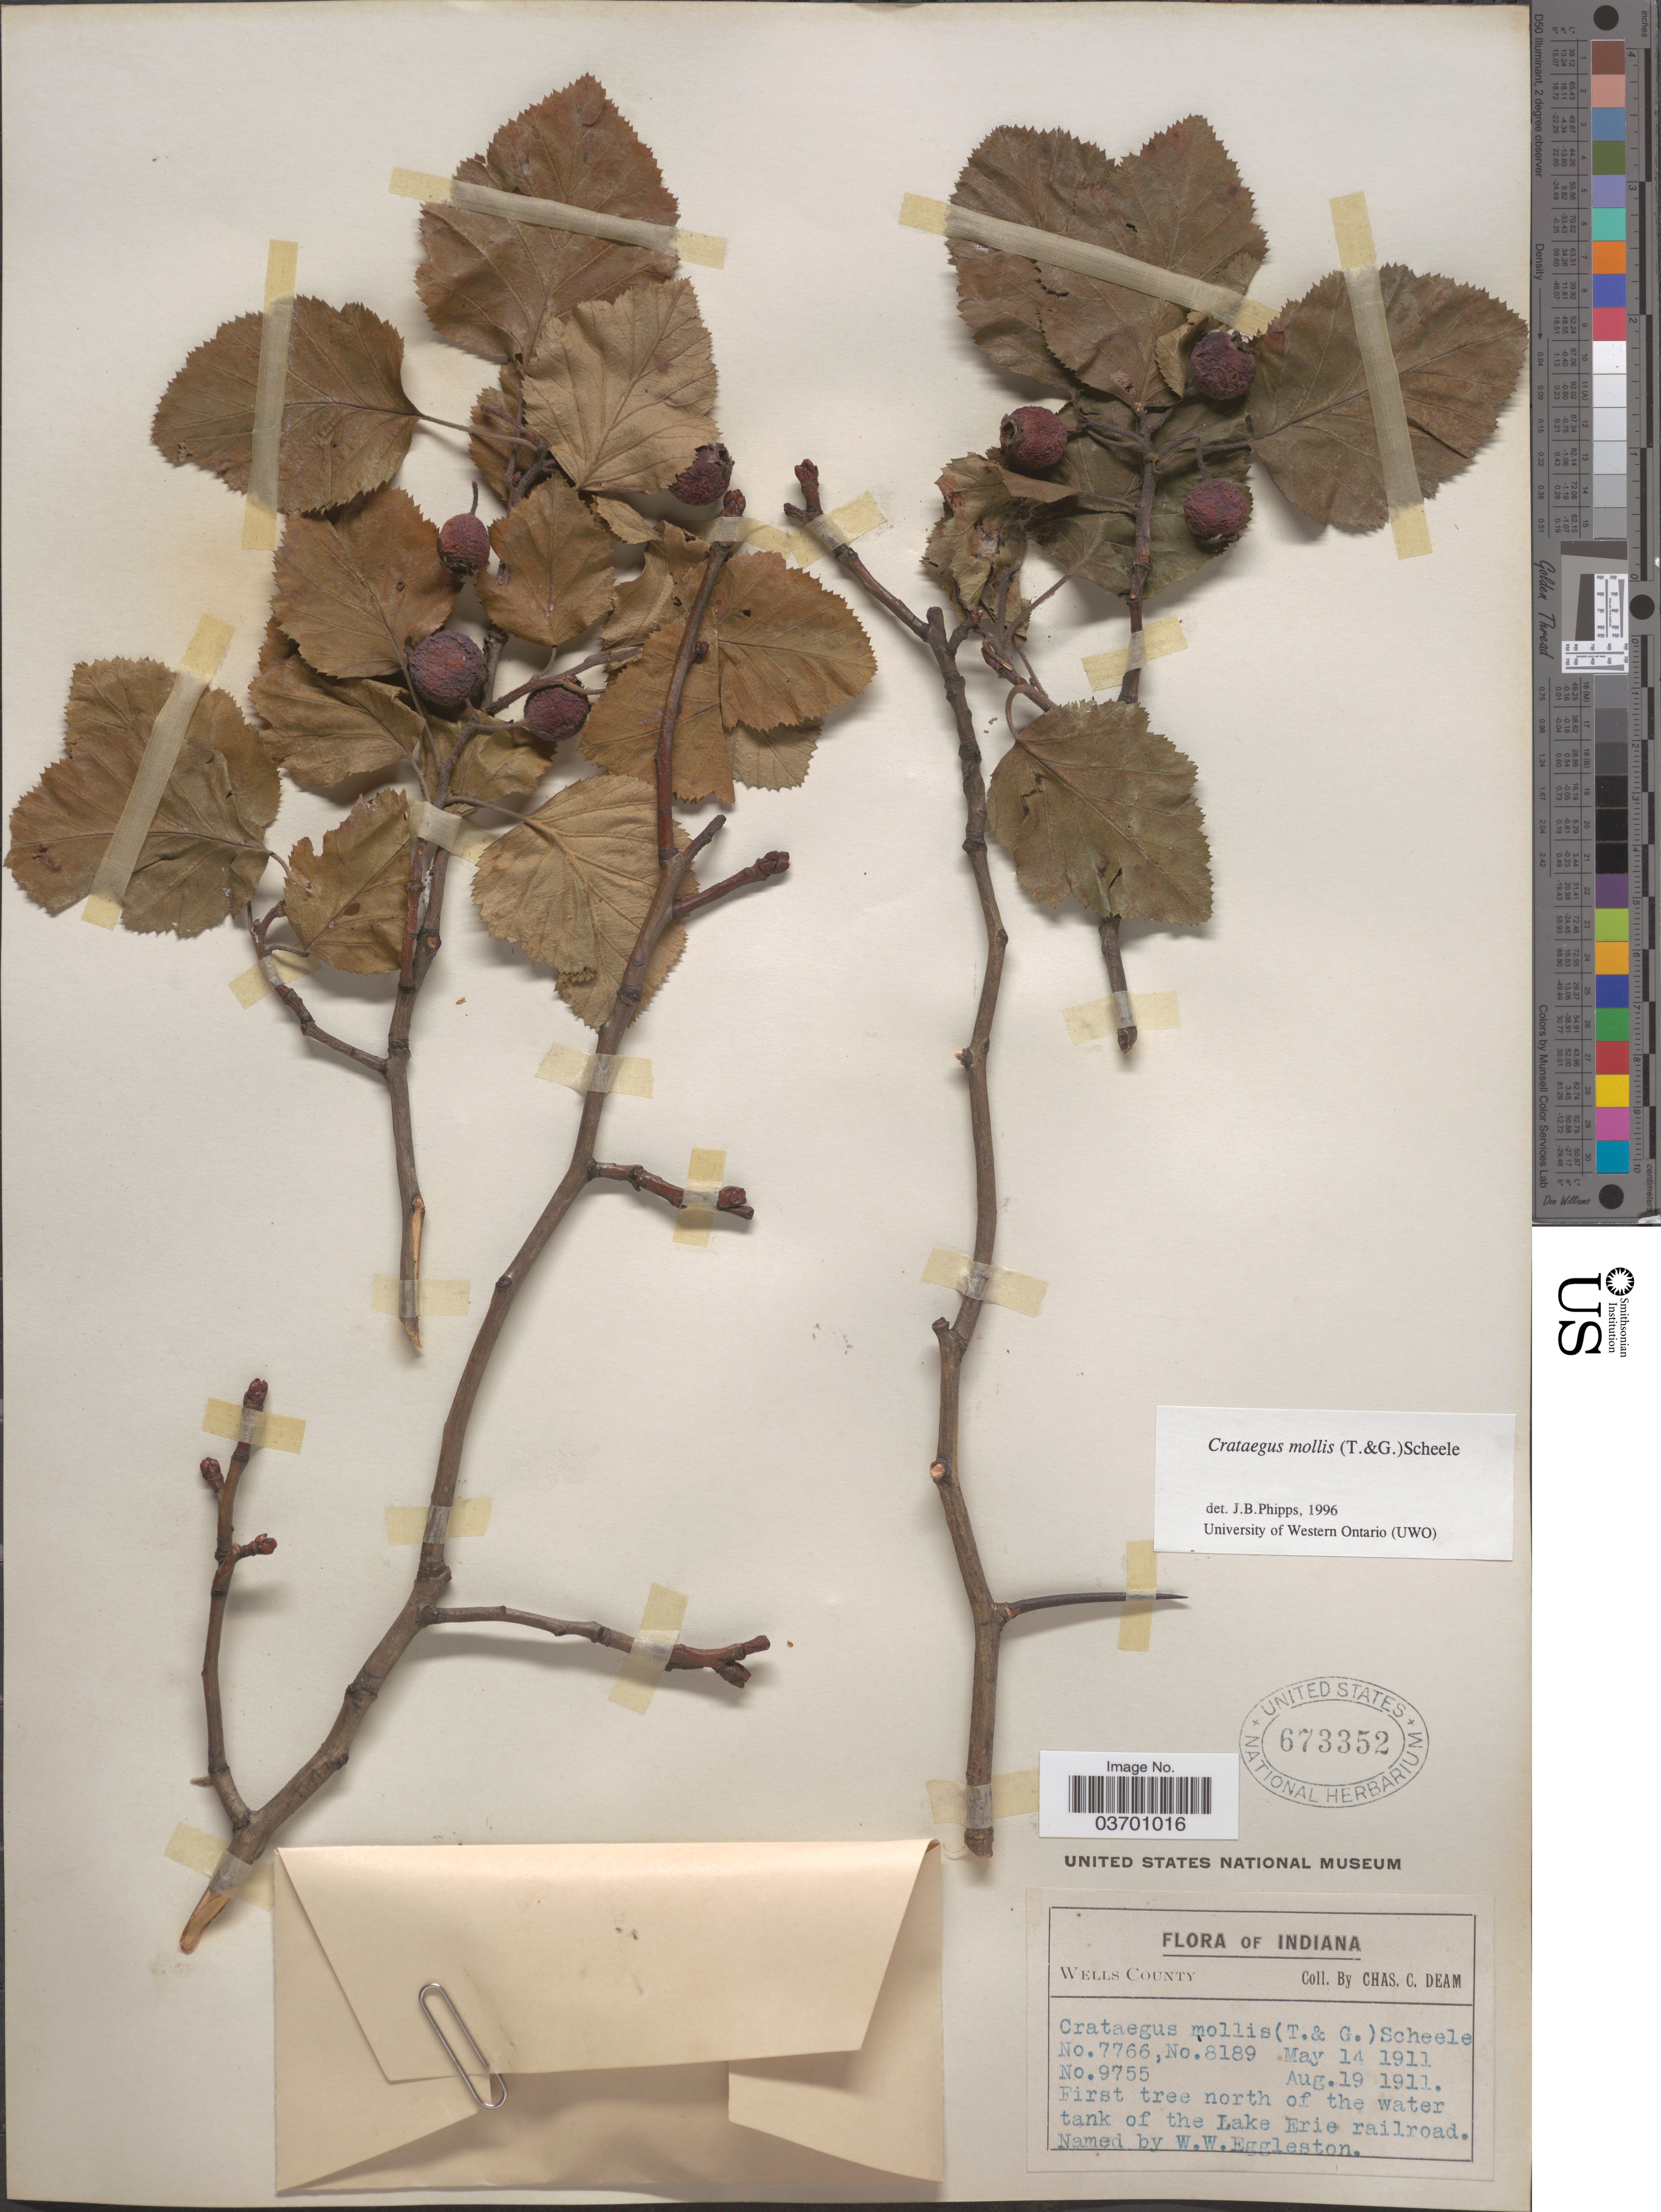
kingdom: Plantae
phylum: Tracheophyta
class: Magnoliopsida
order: Rosales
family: Rosaceae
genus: Crataegus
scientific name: Crataegus mollis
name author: (Torr. & A. Gray) Scheele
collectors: C. C. Deam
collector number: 7766/8189/9755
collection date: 1911-05-14/1911-08-19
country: United States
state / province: Indiana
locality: Wells County. First tree north of the water tank of the Lake Erie railroad.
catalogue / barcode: US 673352